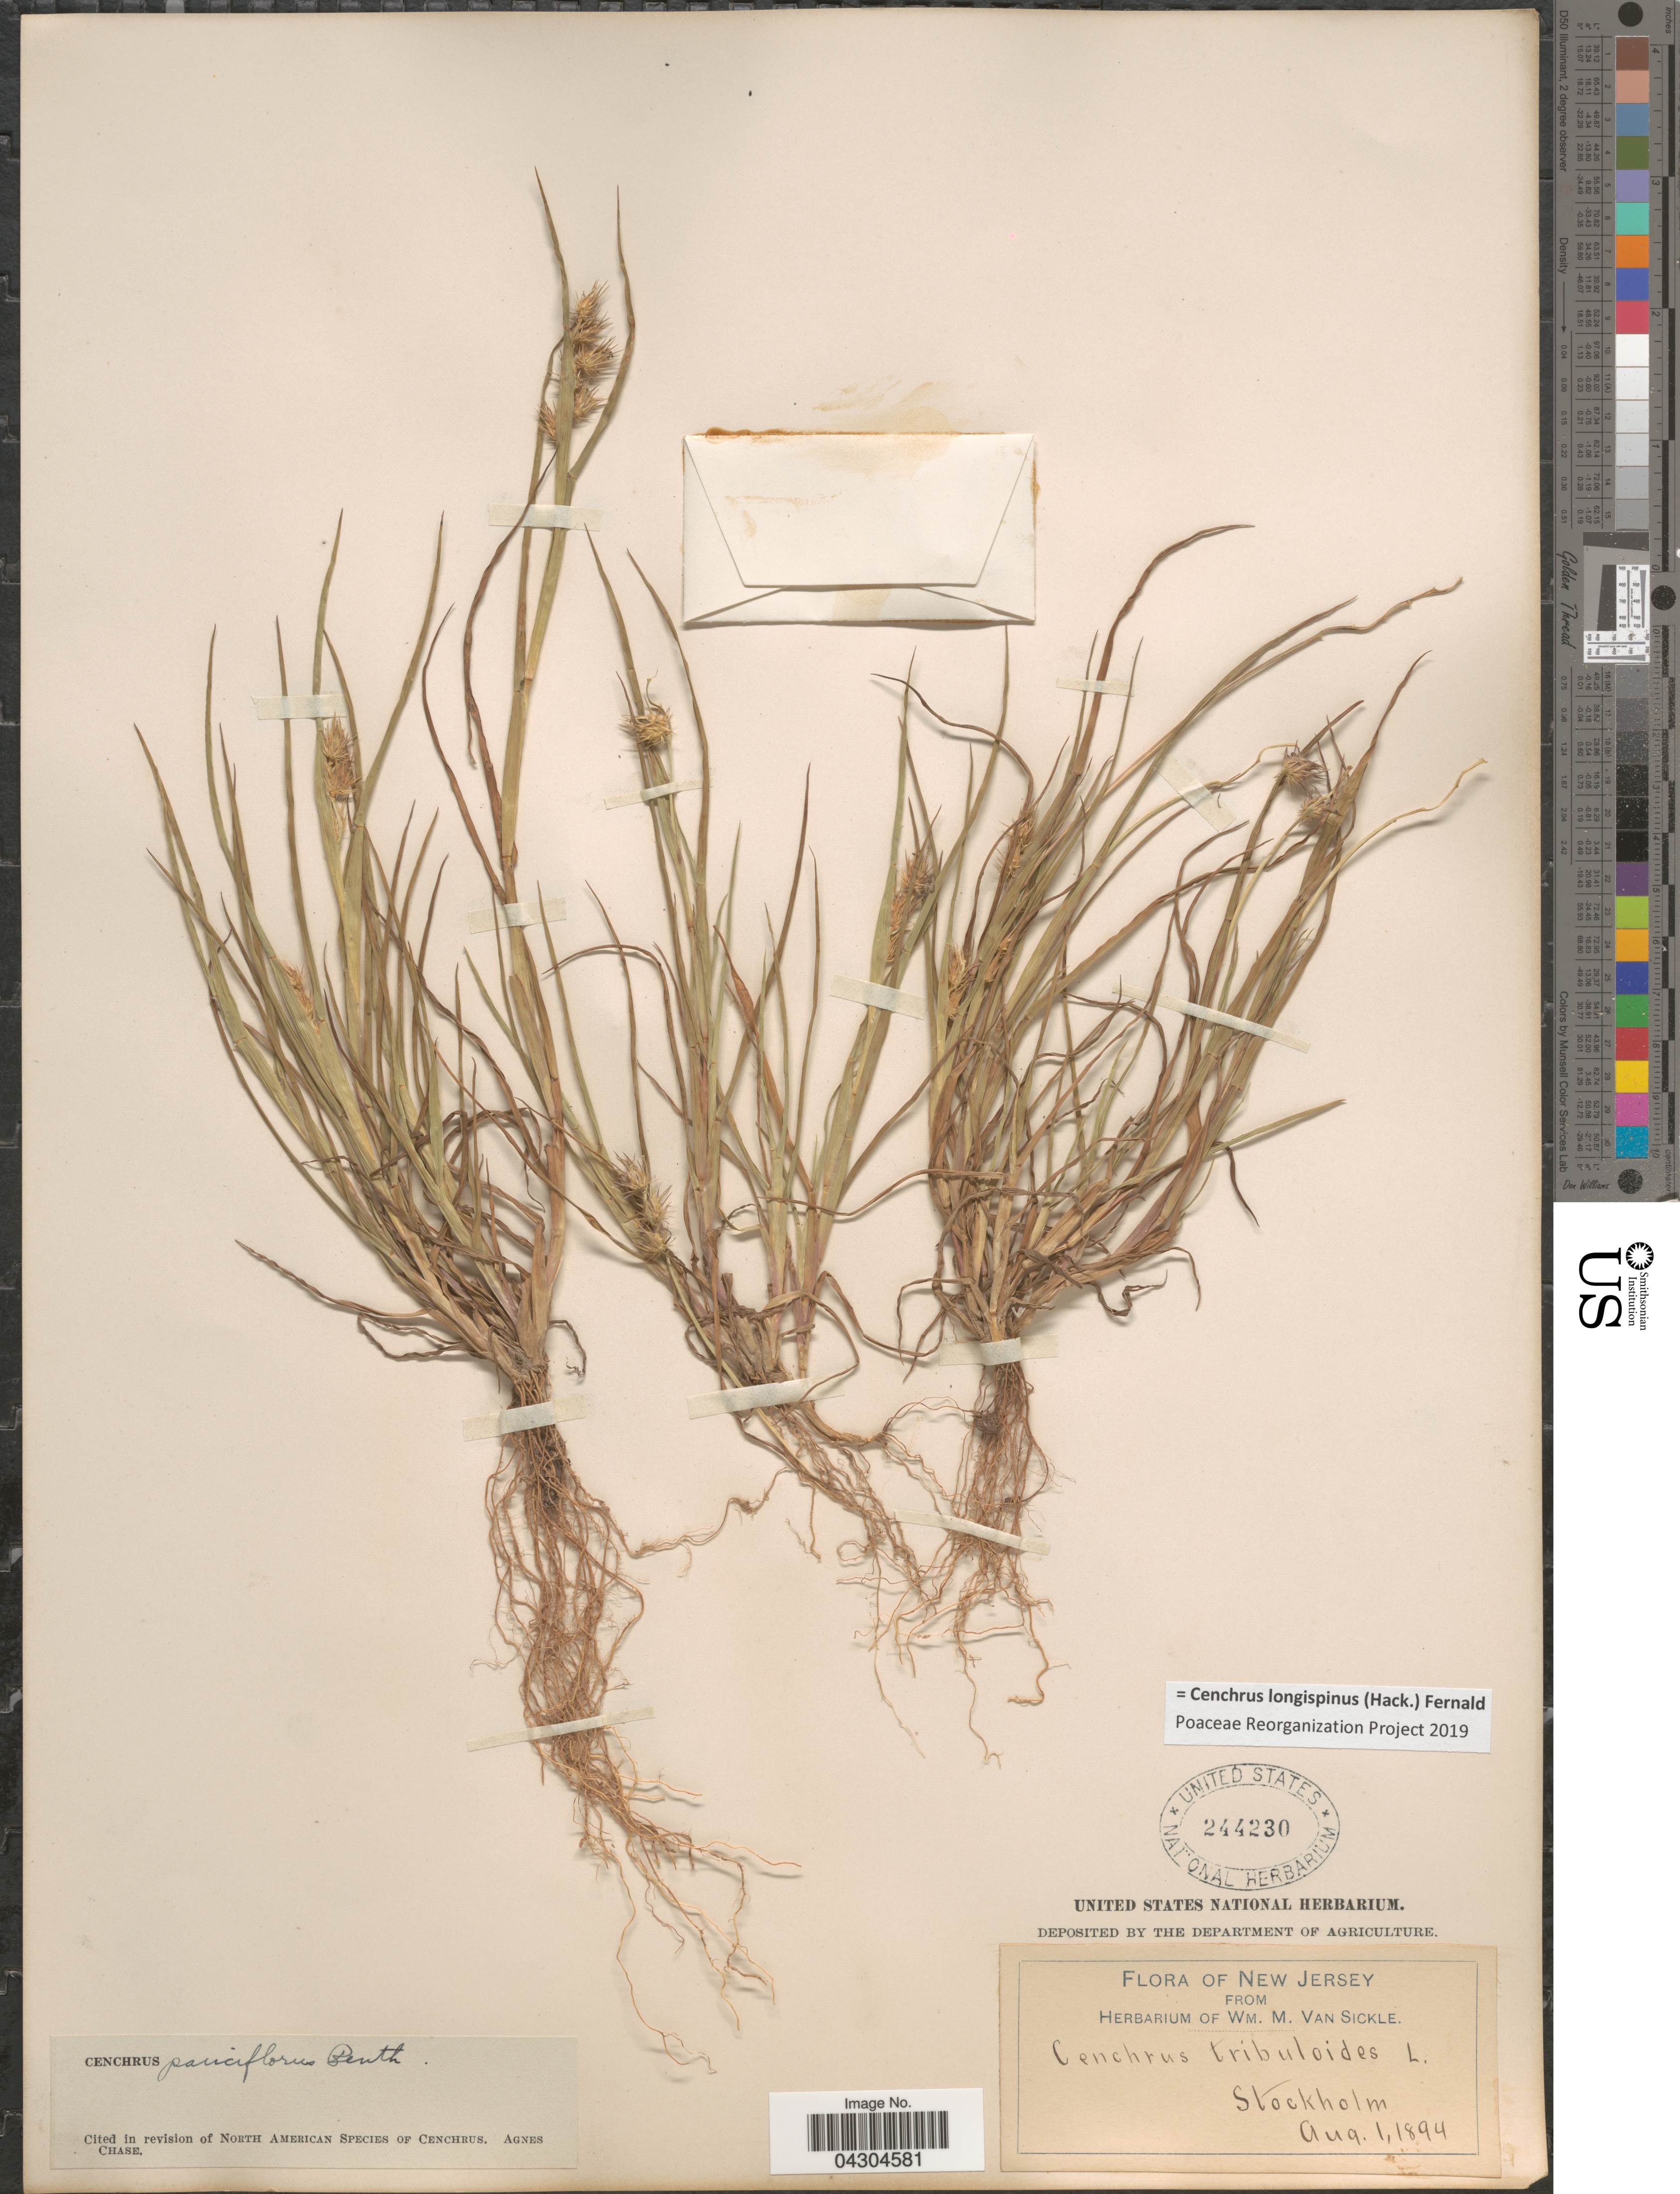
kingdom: Plantae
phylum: Tracheophyta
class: Liliopsida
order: Poales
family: Poaceae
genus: Cenchrus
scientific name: Cenchrus longispinus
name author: (Hack.) Fernald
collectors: ex herb. Wm. M. Van Sickle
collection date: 1894-08-01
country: United States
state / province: New Jersey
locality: Stockholm.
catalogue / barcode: US 244230